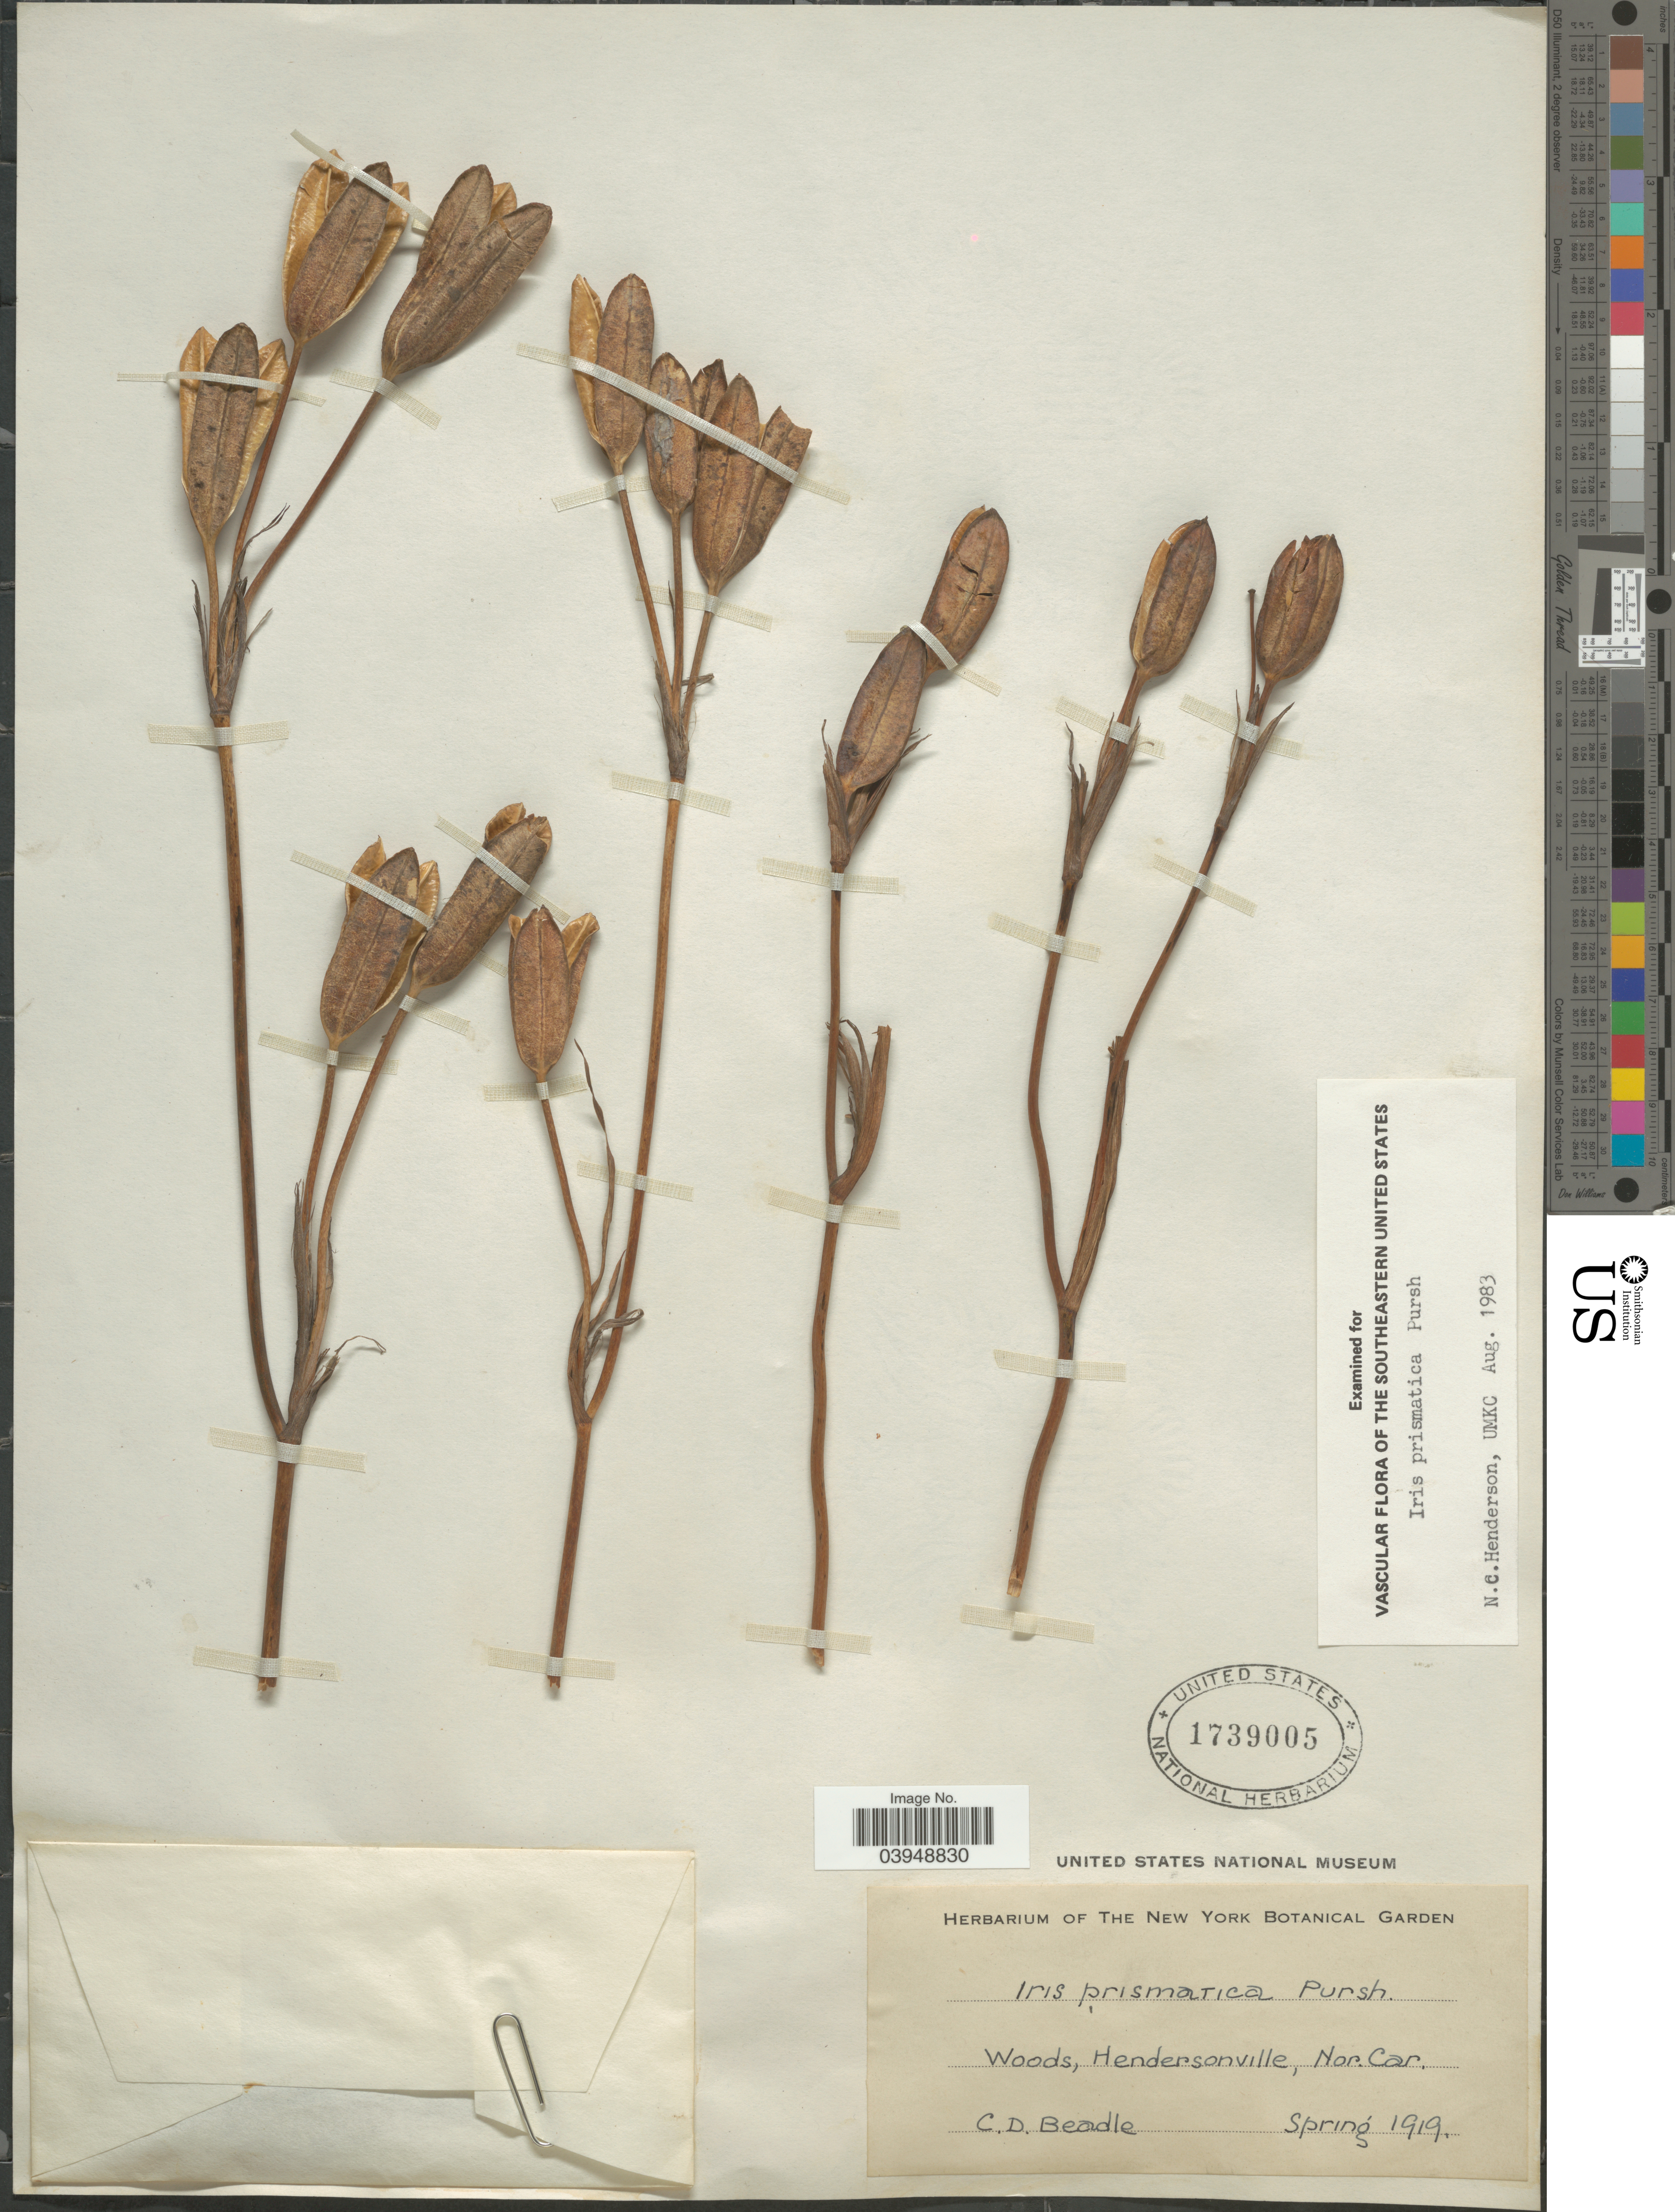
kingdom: Plantae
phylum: Tracheophyta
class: Liliopsida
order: Asparagales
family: Iridaceae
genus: Iris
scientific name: Iris prismatica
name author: Pursh ex Ker Gawl.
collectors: C. Beadle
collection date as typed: Spring 1919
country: United States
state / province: North Carolina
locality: Woods, Hendersonville.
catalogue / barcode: US 1739005